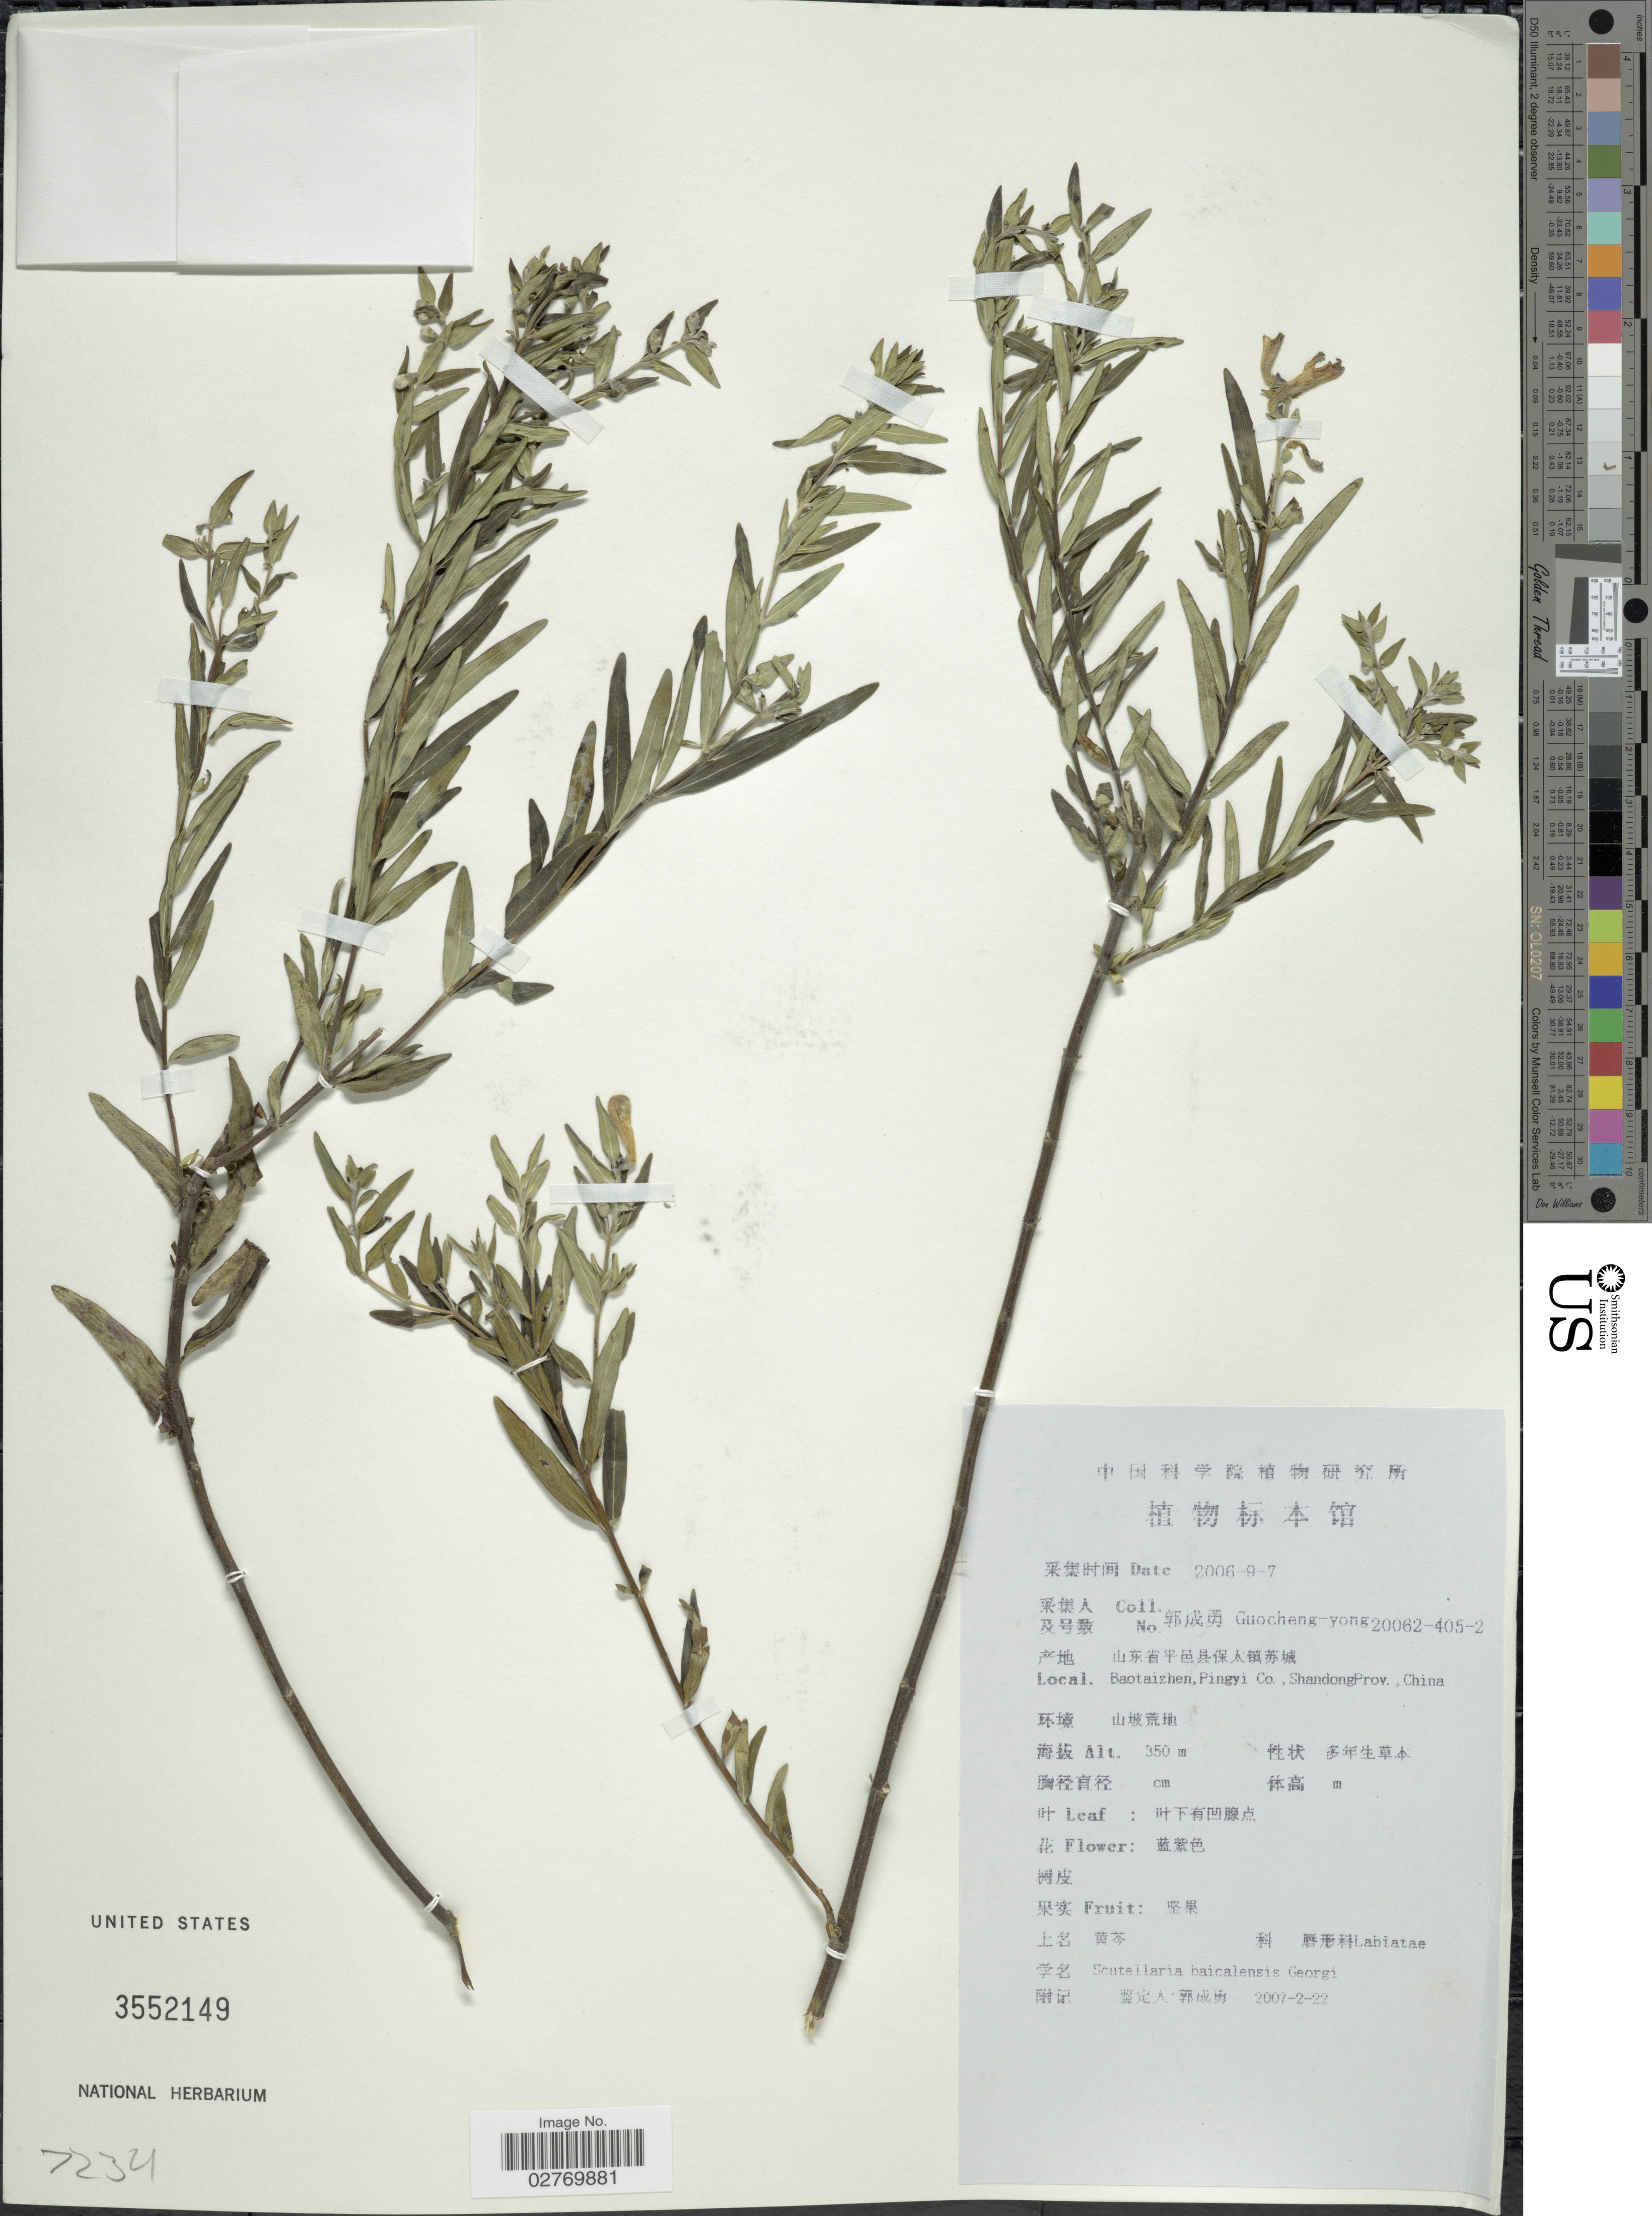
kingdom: Plantae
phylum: Tracheophyta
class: Magnoliopsida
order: Lamiales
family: Lamiaceae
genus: Scutellaria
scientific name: Scutellaria baicalensis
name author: Georgi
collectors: Guo cheng-yong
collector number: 20062-405-2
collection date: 2006-09-07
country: China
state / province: Shandong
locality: Baotaizhen, Pingyi Co.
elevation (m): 350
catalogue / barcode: US 3552149